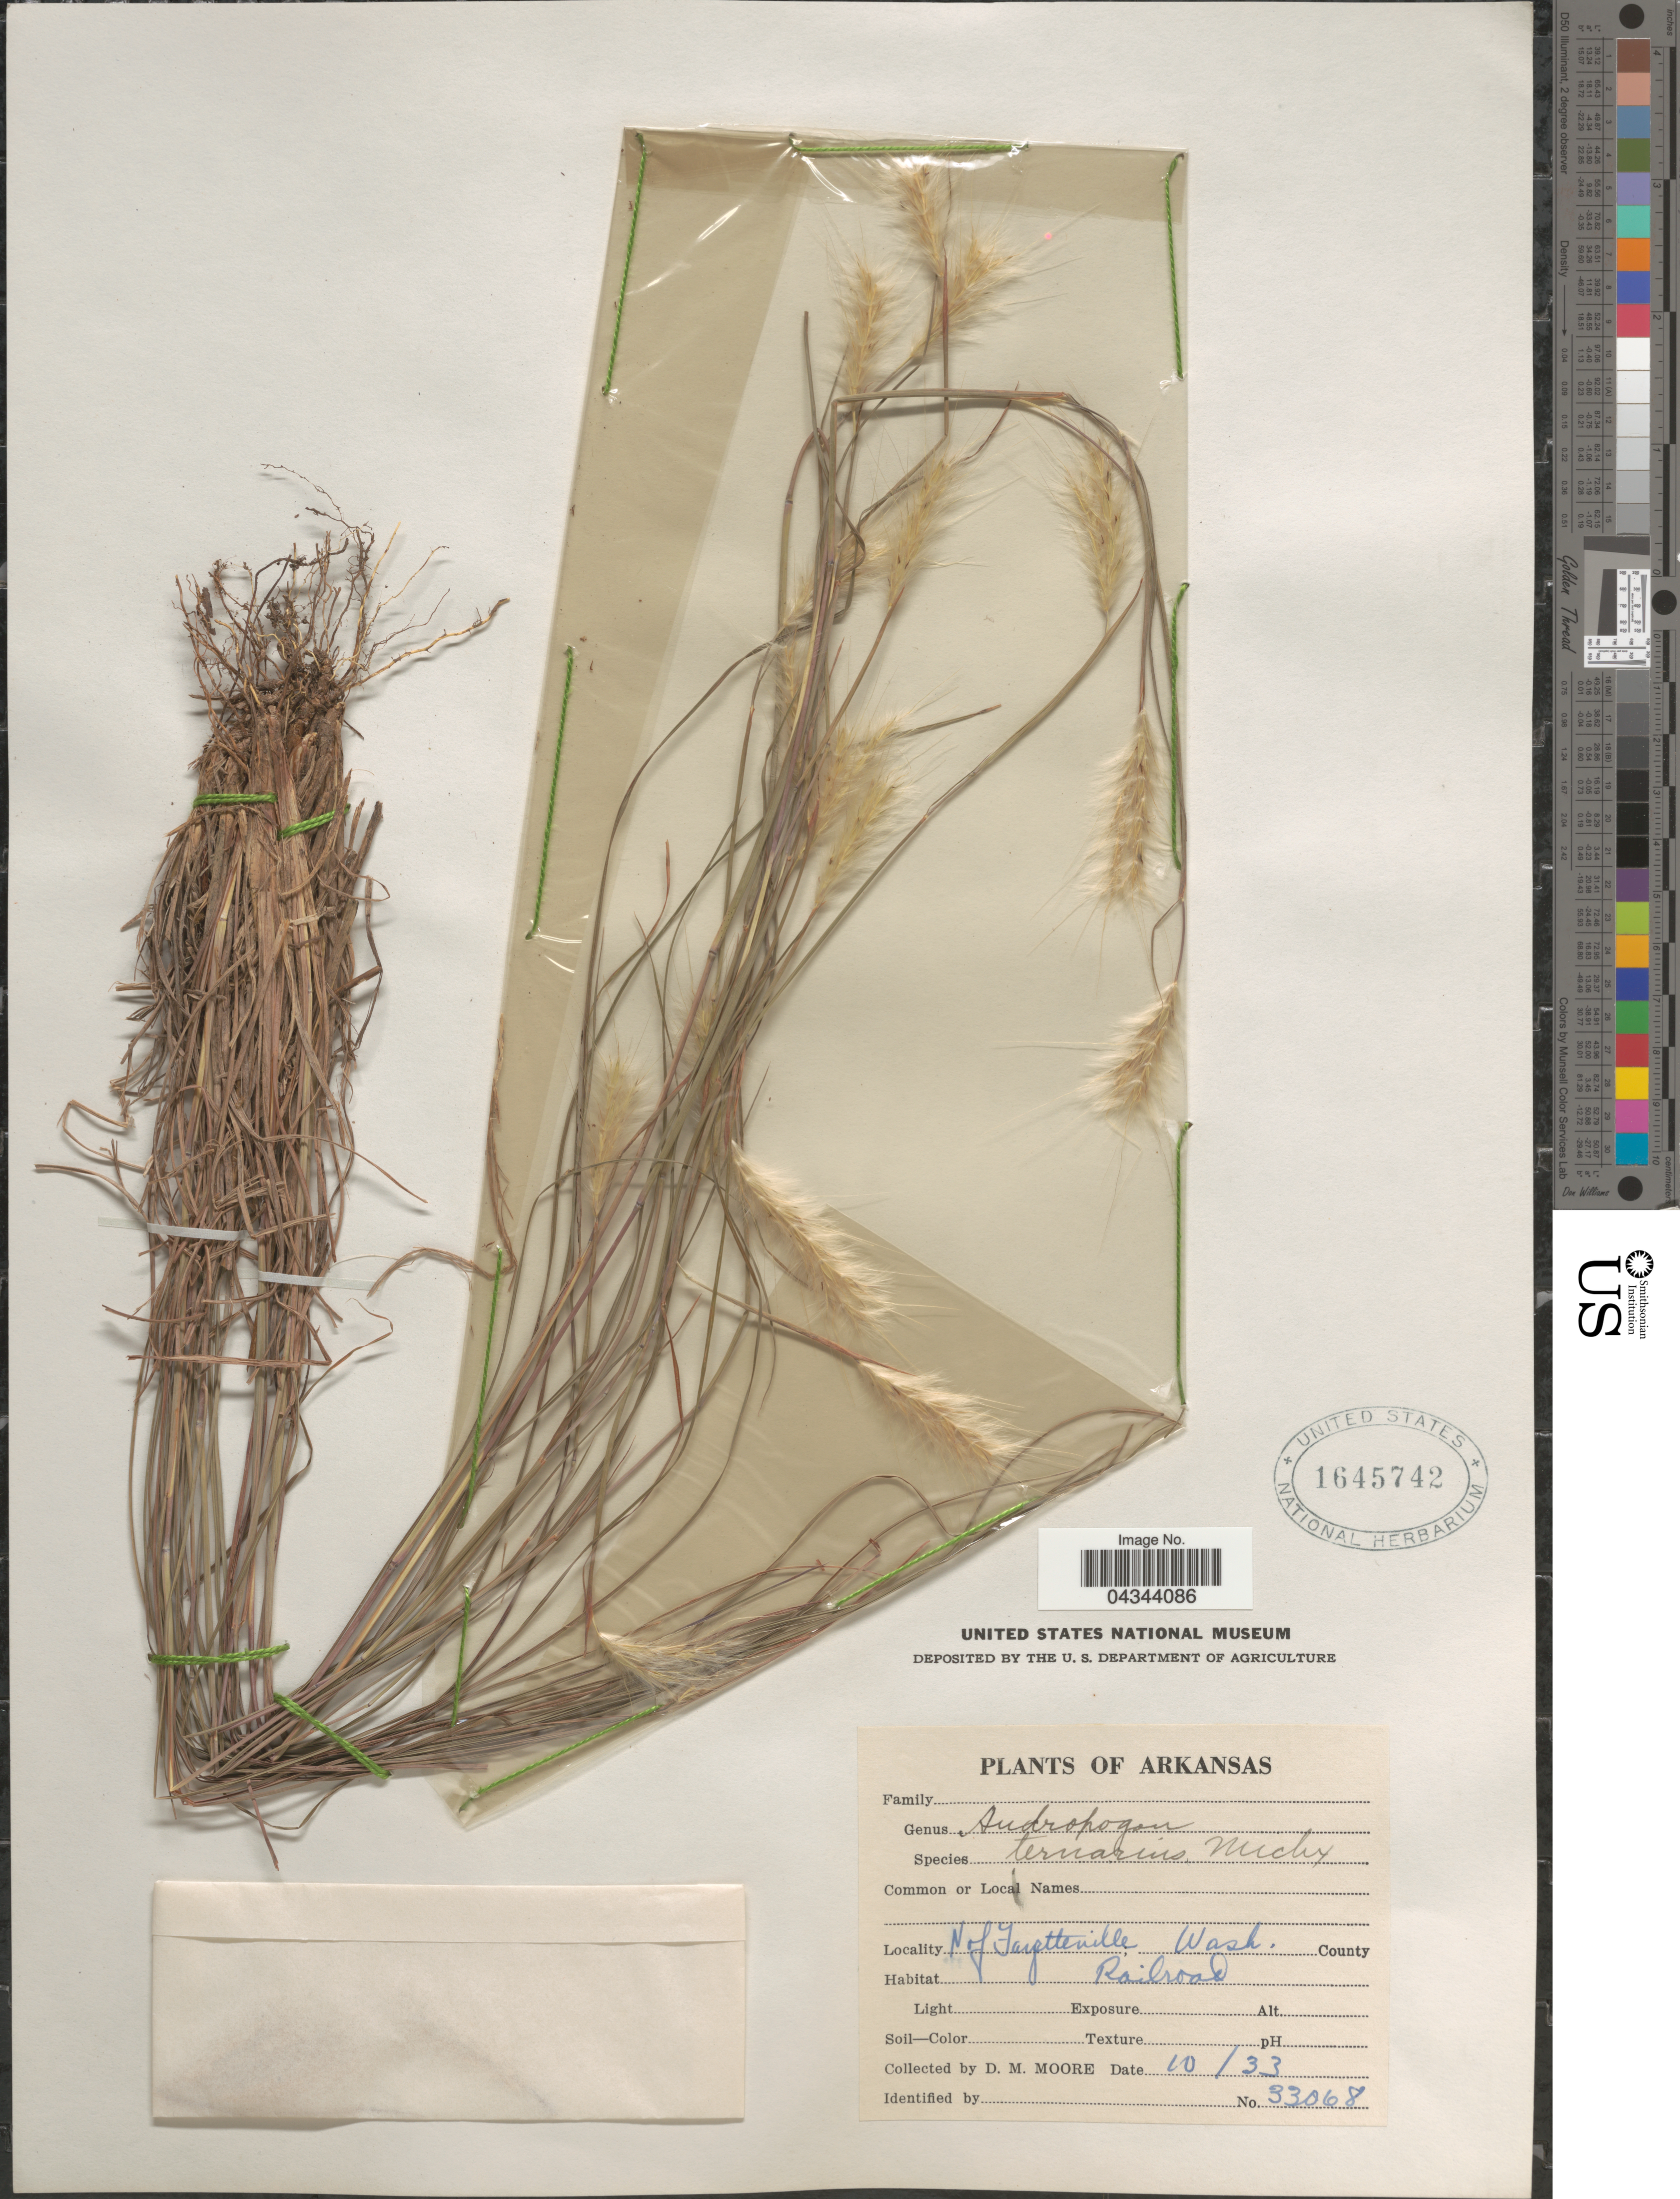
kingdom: Plantae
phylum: Tracheophyta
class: Liliopsida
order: Poales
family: Poaceae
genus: Andropogon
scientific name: Andropogon ternarius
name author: Michx.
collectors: D. Moore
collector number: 33068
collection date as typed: Transcribed d/m/y: /10/33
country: United States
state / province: Arkansas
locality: N of Fayetteville, Wash. County. Railroad.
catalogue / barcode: US 1645742